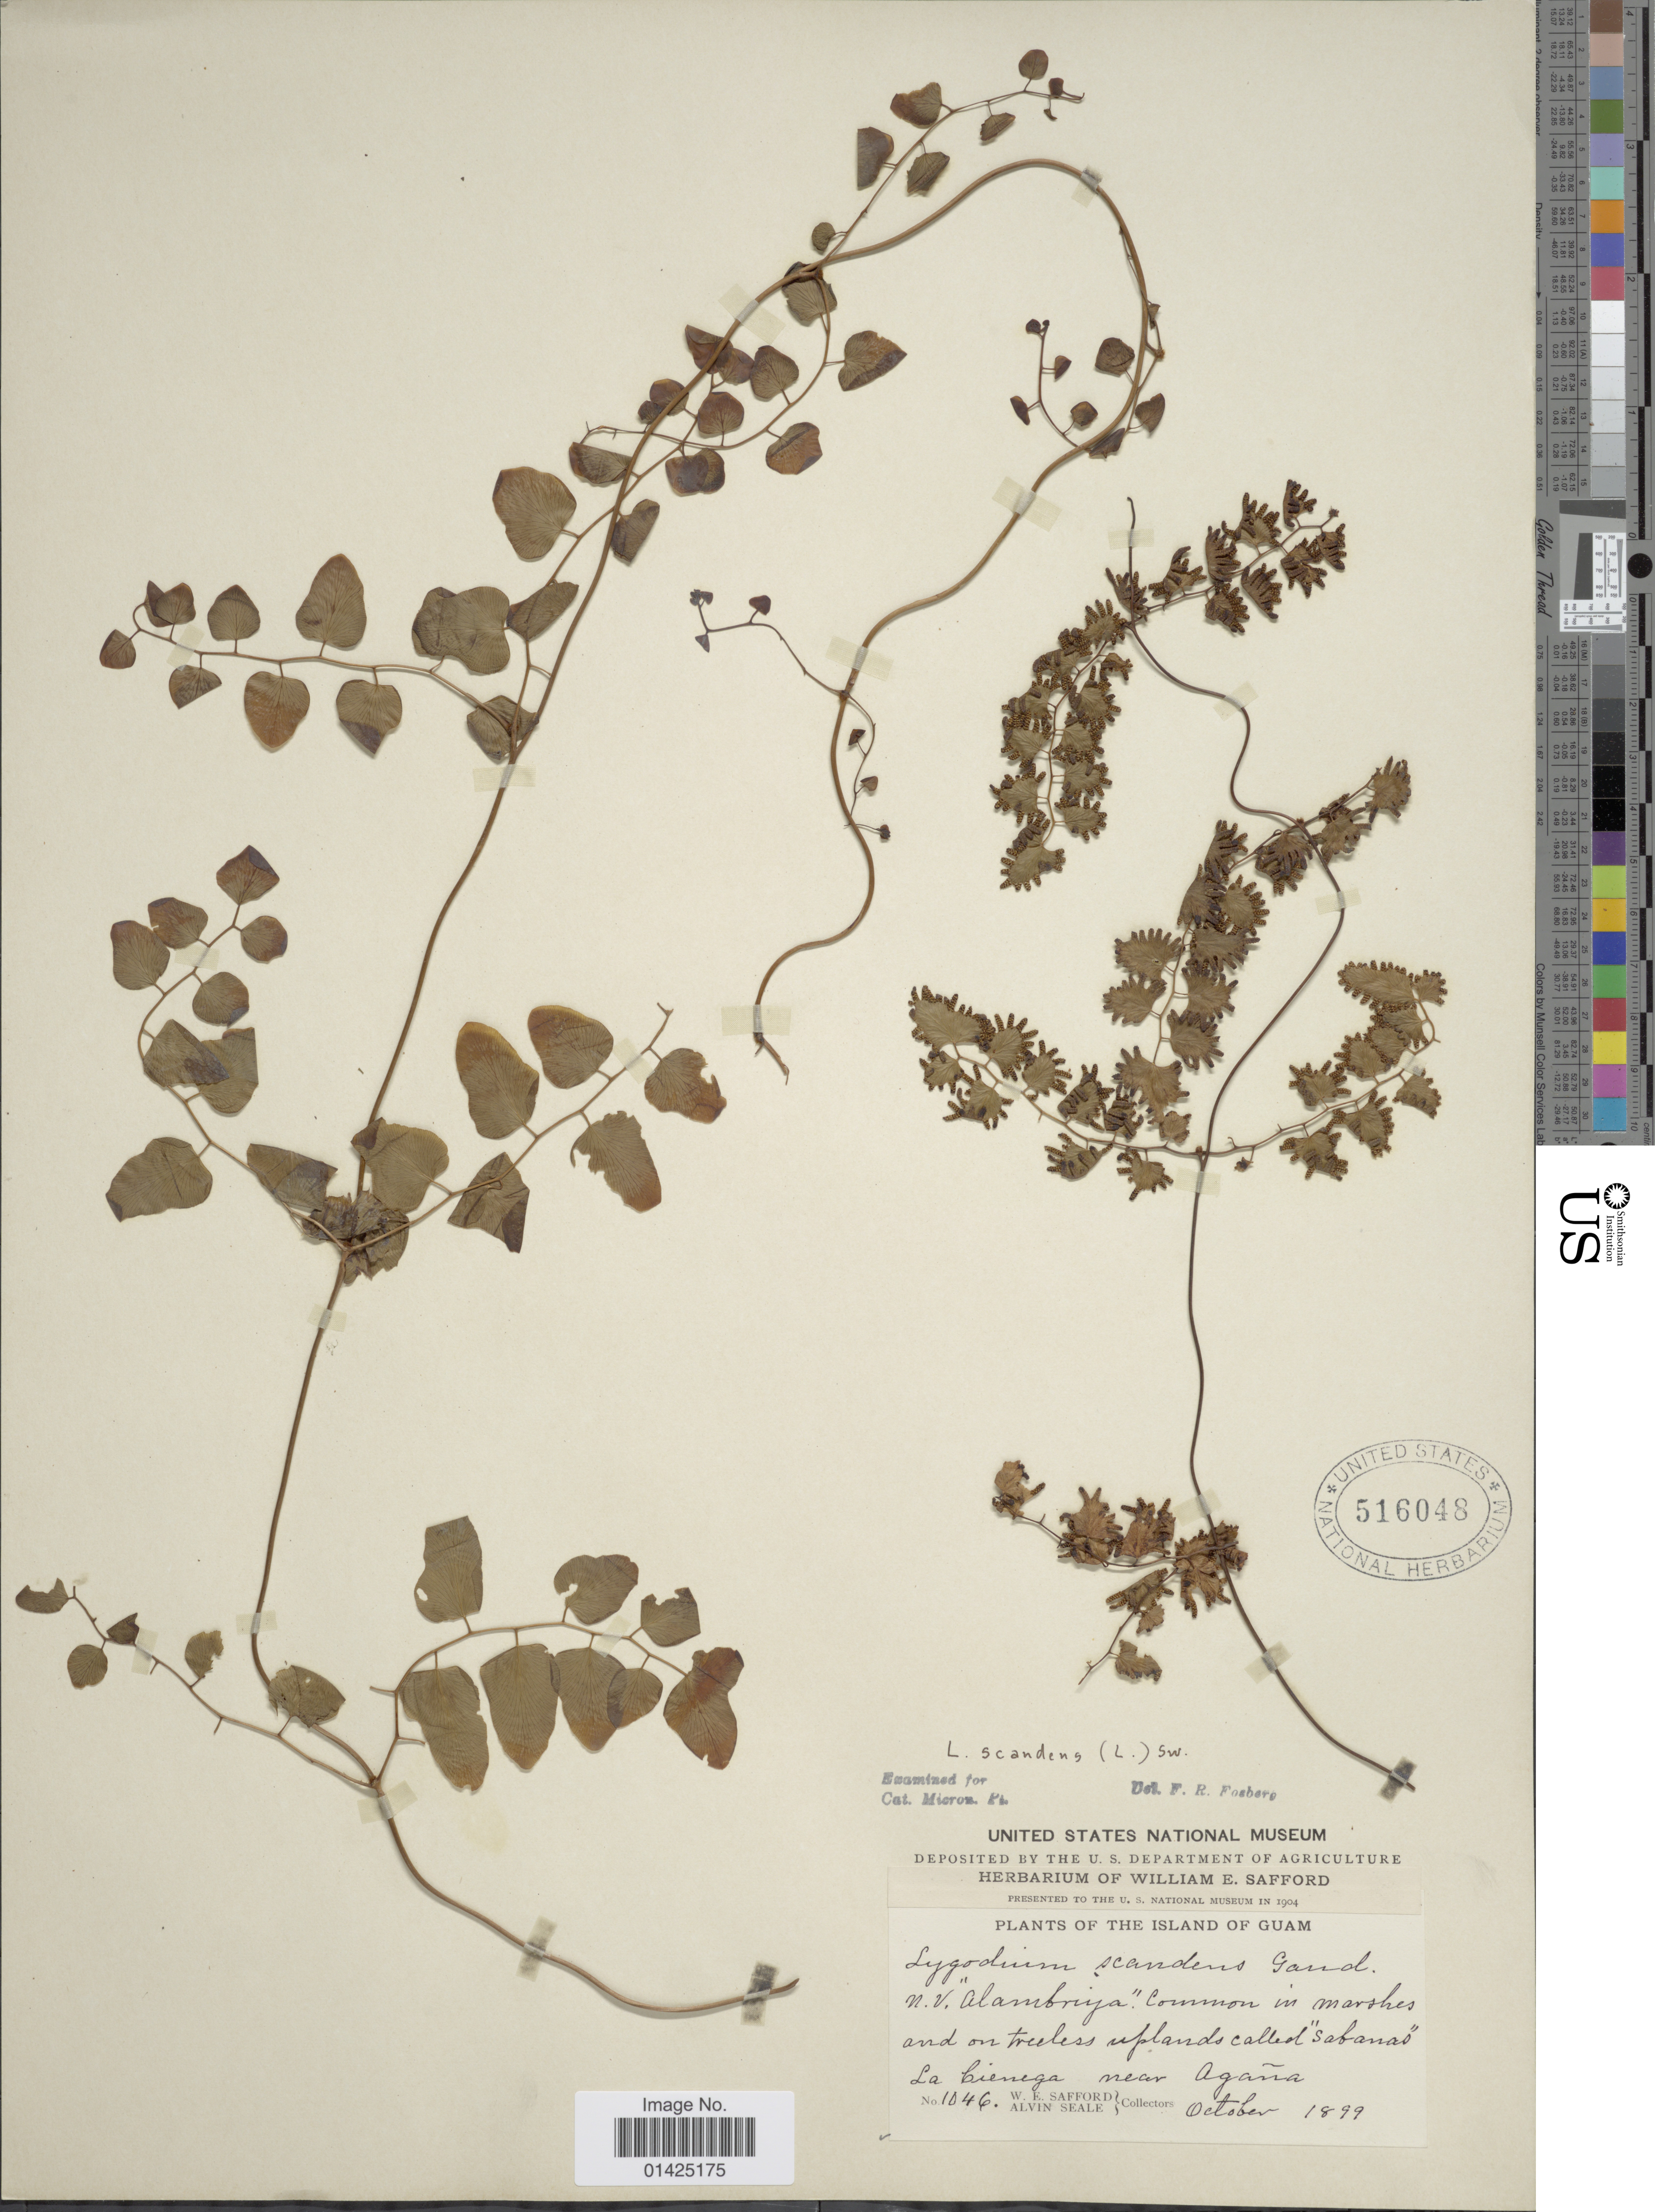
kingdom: Plantae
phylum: Tracheophyta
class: Polypodiopsida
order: Schizaeales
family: Lygodiaceae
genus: Lygodium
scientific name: Lygodium microphyllum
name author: (Cav.) R. Br.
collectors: W. E. Safford & A. Seale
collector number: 1046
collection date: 1899-10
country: Guam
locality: N.V. "Alambrya" [interpreted] common in marshes and on treeless uplands called "Safanas" [interpreted], La bienega near Agaña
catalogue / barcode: US 516048